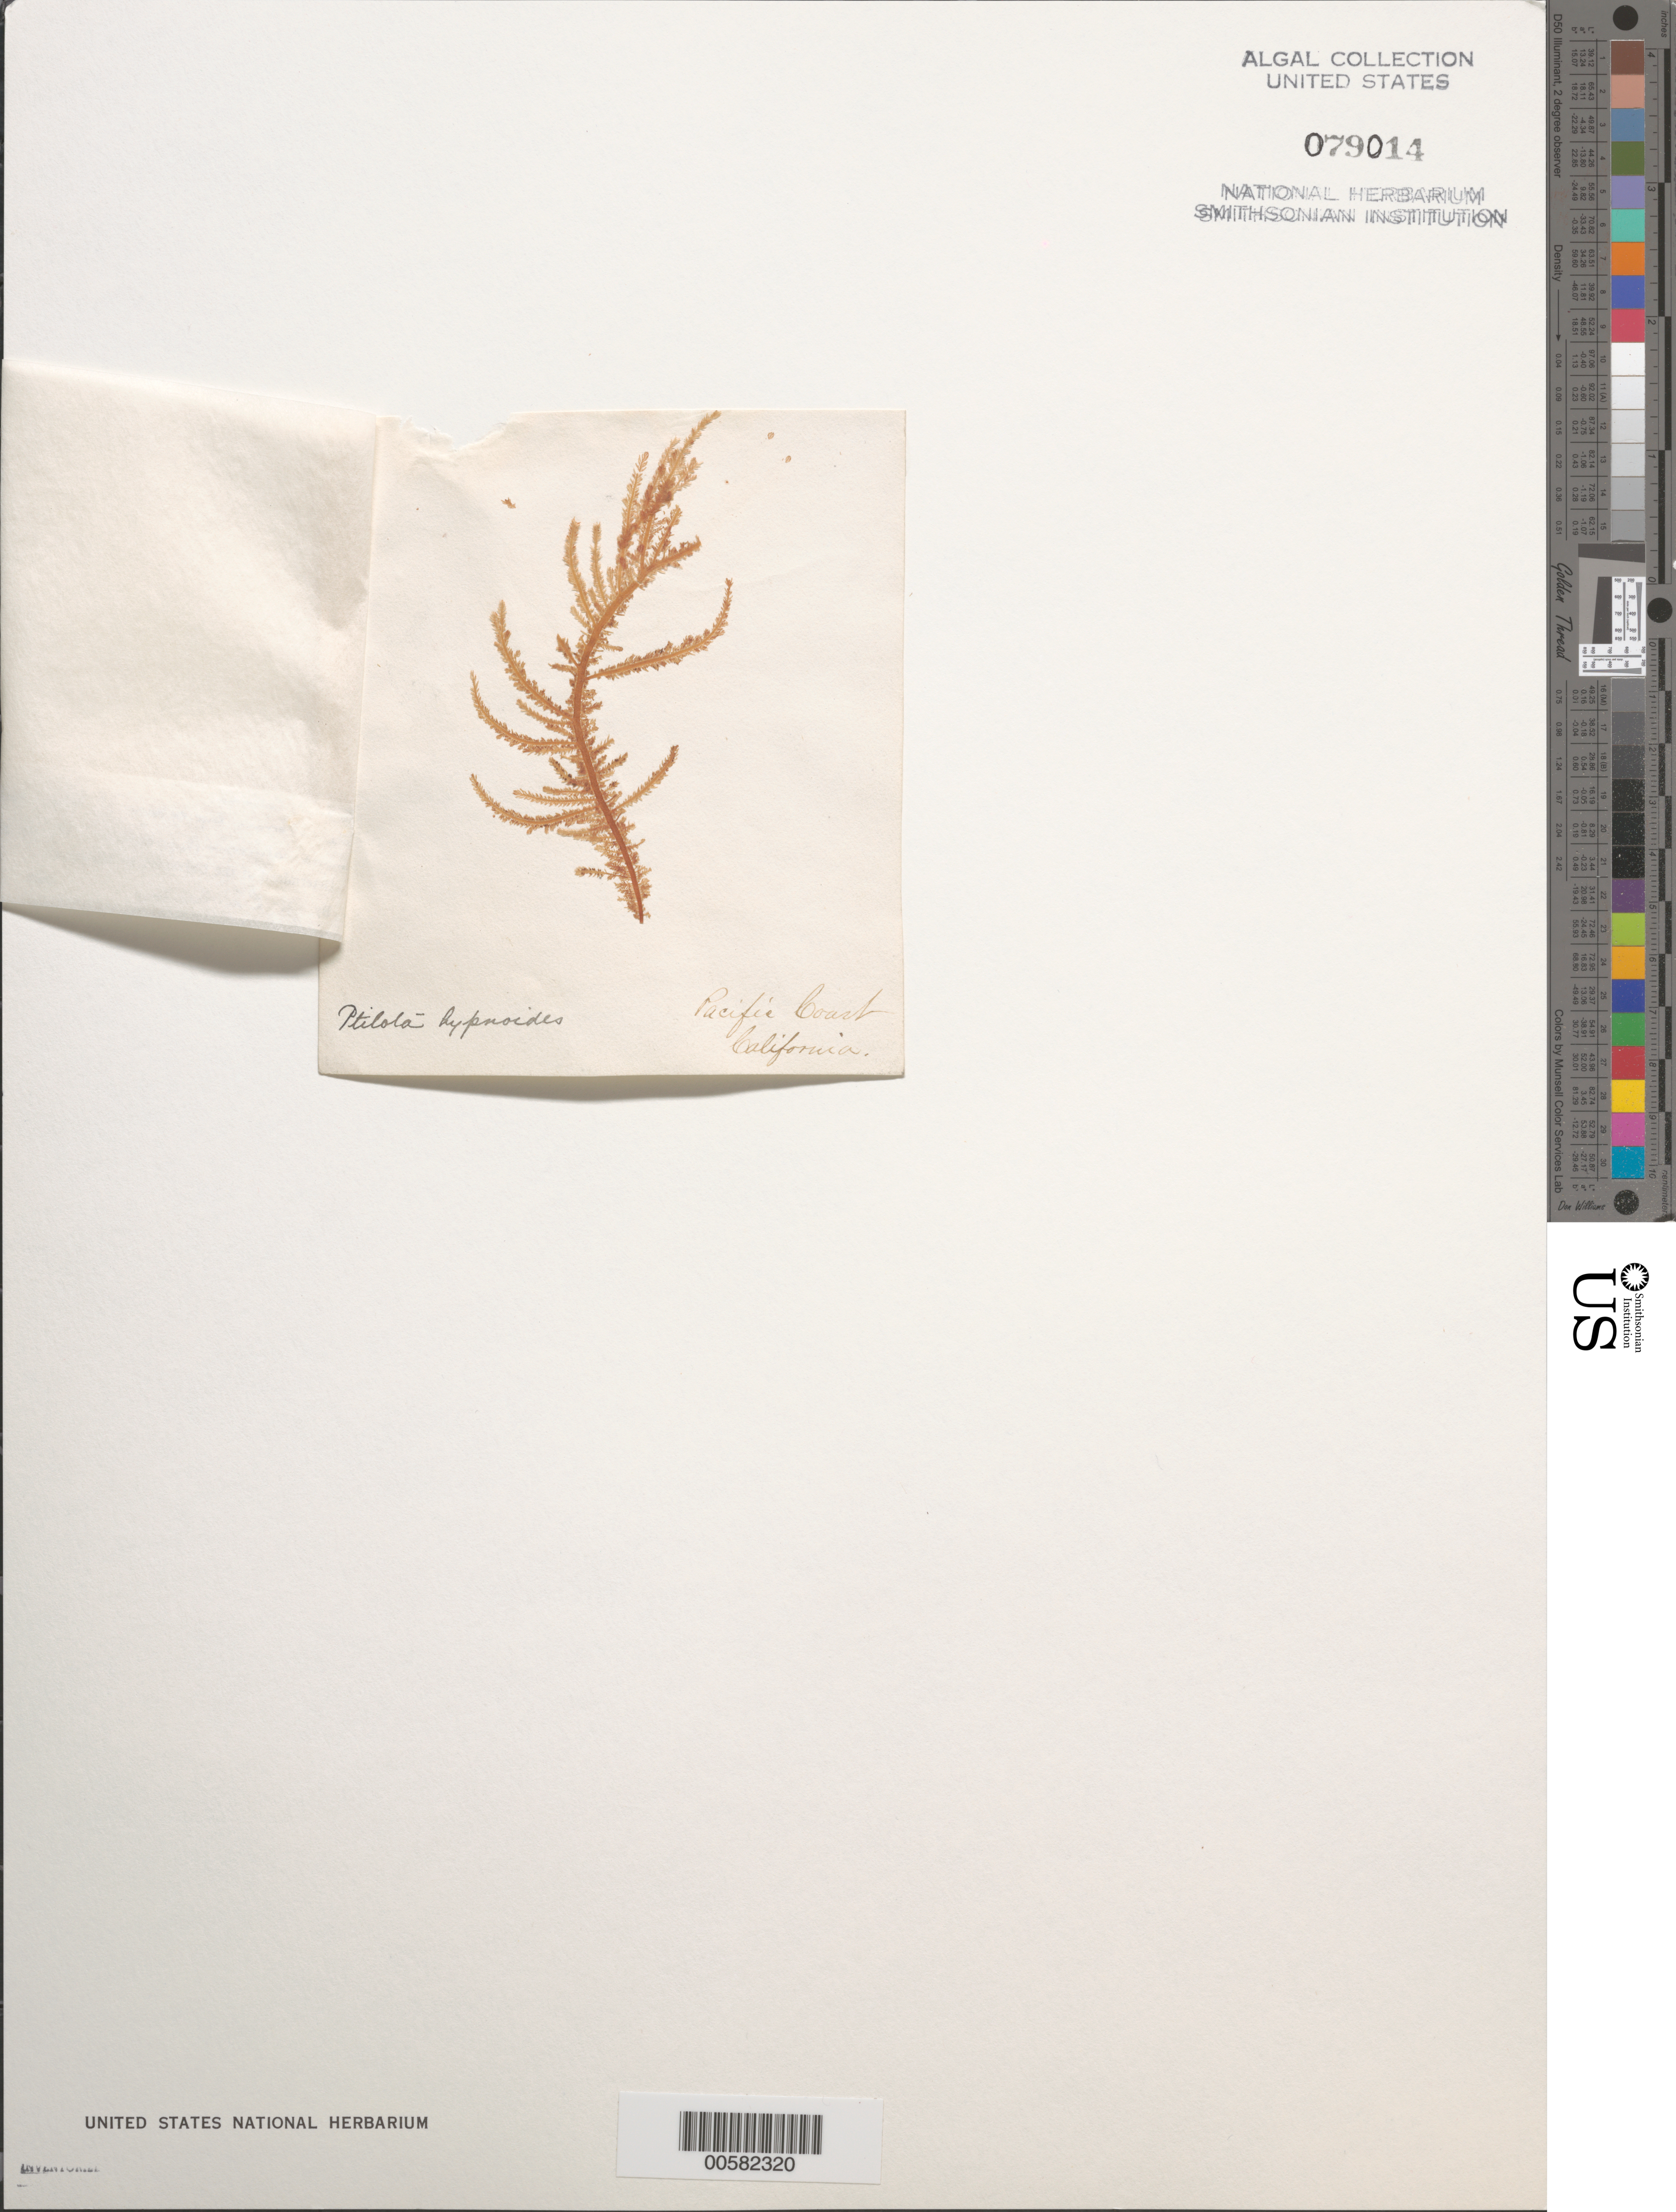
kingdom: Plantae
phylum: Rhodophyta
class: Florideophyceae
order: Ceramiales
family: Wrangeliaceae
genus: Ptilota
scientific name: Ptilota densa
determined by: Algae name updating Project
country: United States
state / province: California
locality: Pacific coast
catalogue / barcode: US 79014